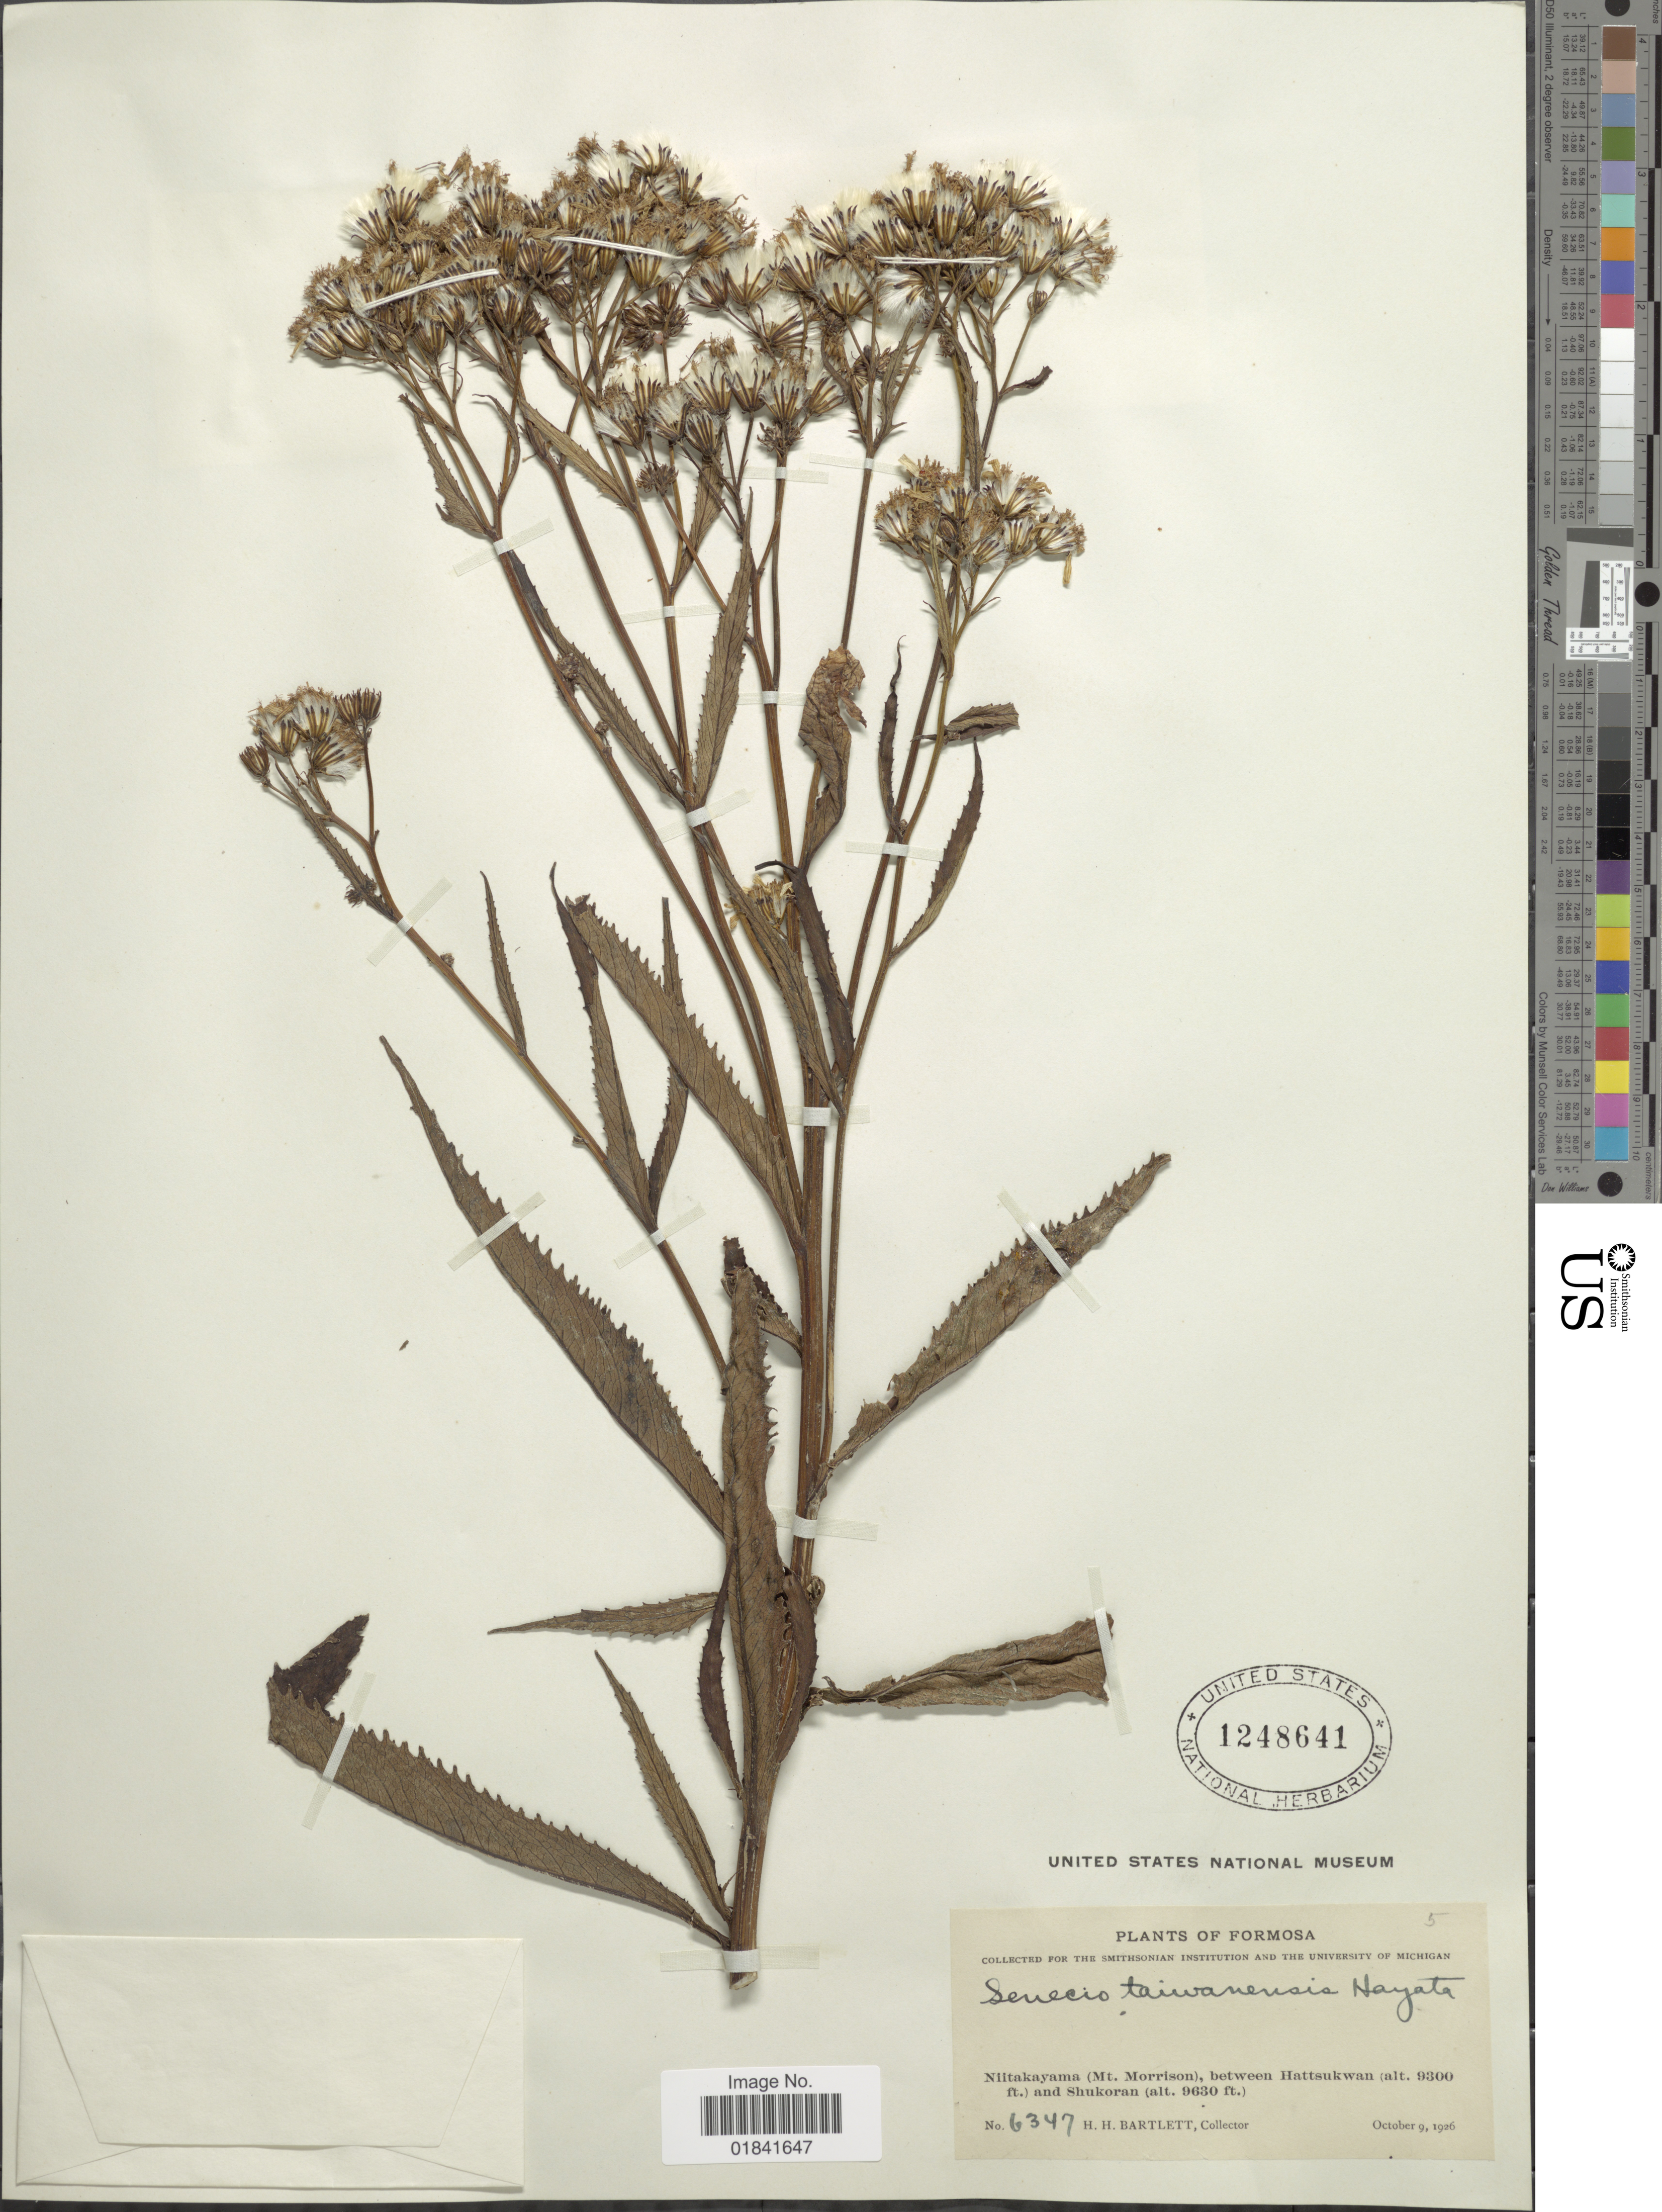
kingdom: Plantae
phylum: Tracheophyta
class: Magnoliopsida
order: Asterales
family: Asteraceae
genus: Senecio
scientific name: Senecio taiwanensis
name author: Hayata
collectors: H. H. Bartlett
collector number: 6347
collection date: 1926-10-09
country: Taiwan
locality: Niitakayama (Mt. Morrison), between Hattsukwan and Shukoran, Formosa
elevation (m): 2835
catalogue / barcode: US 1248641